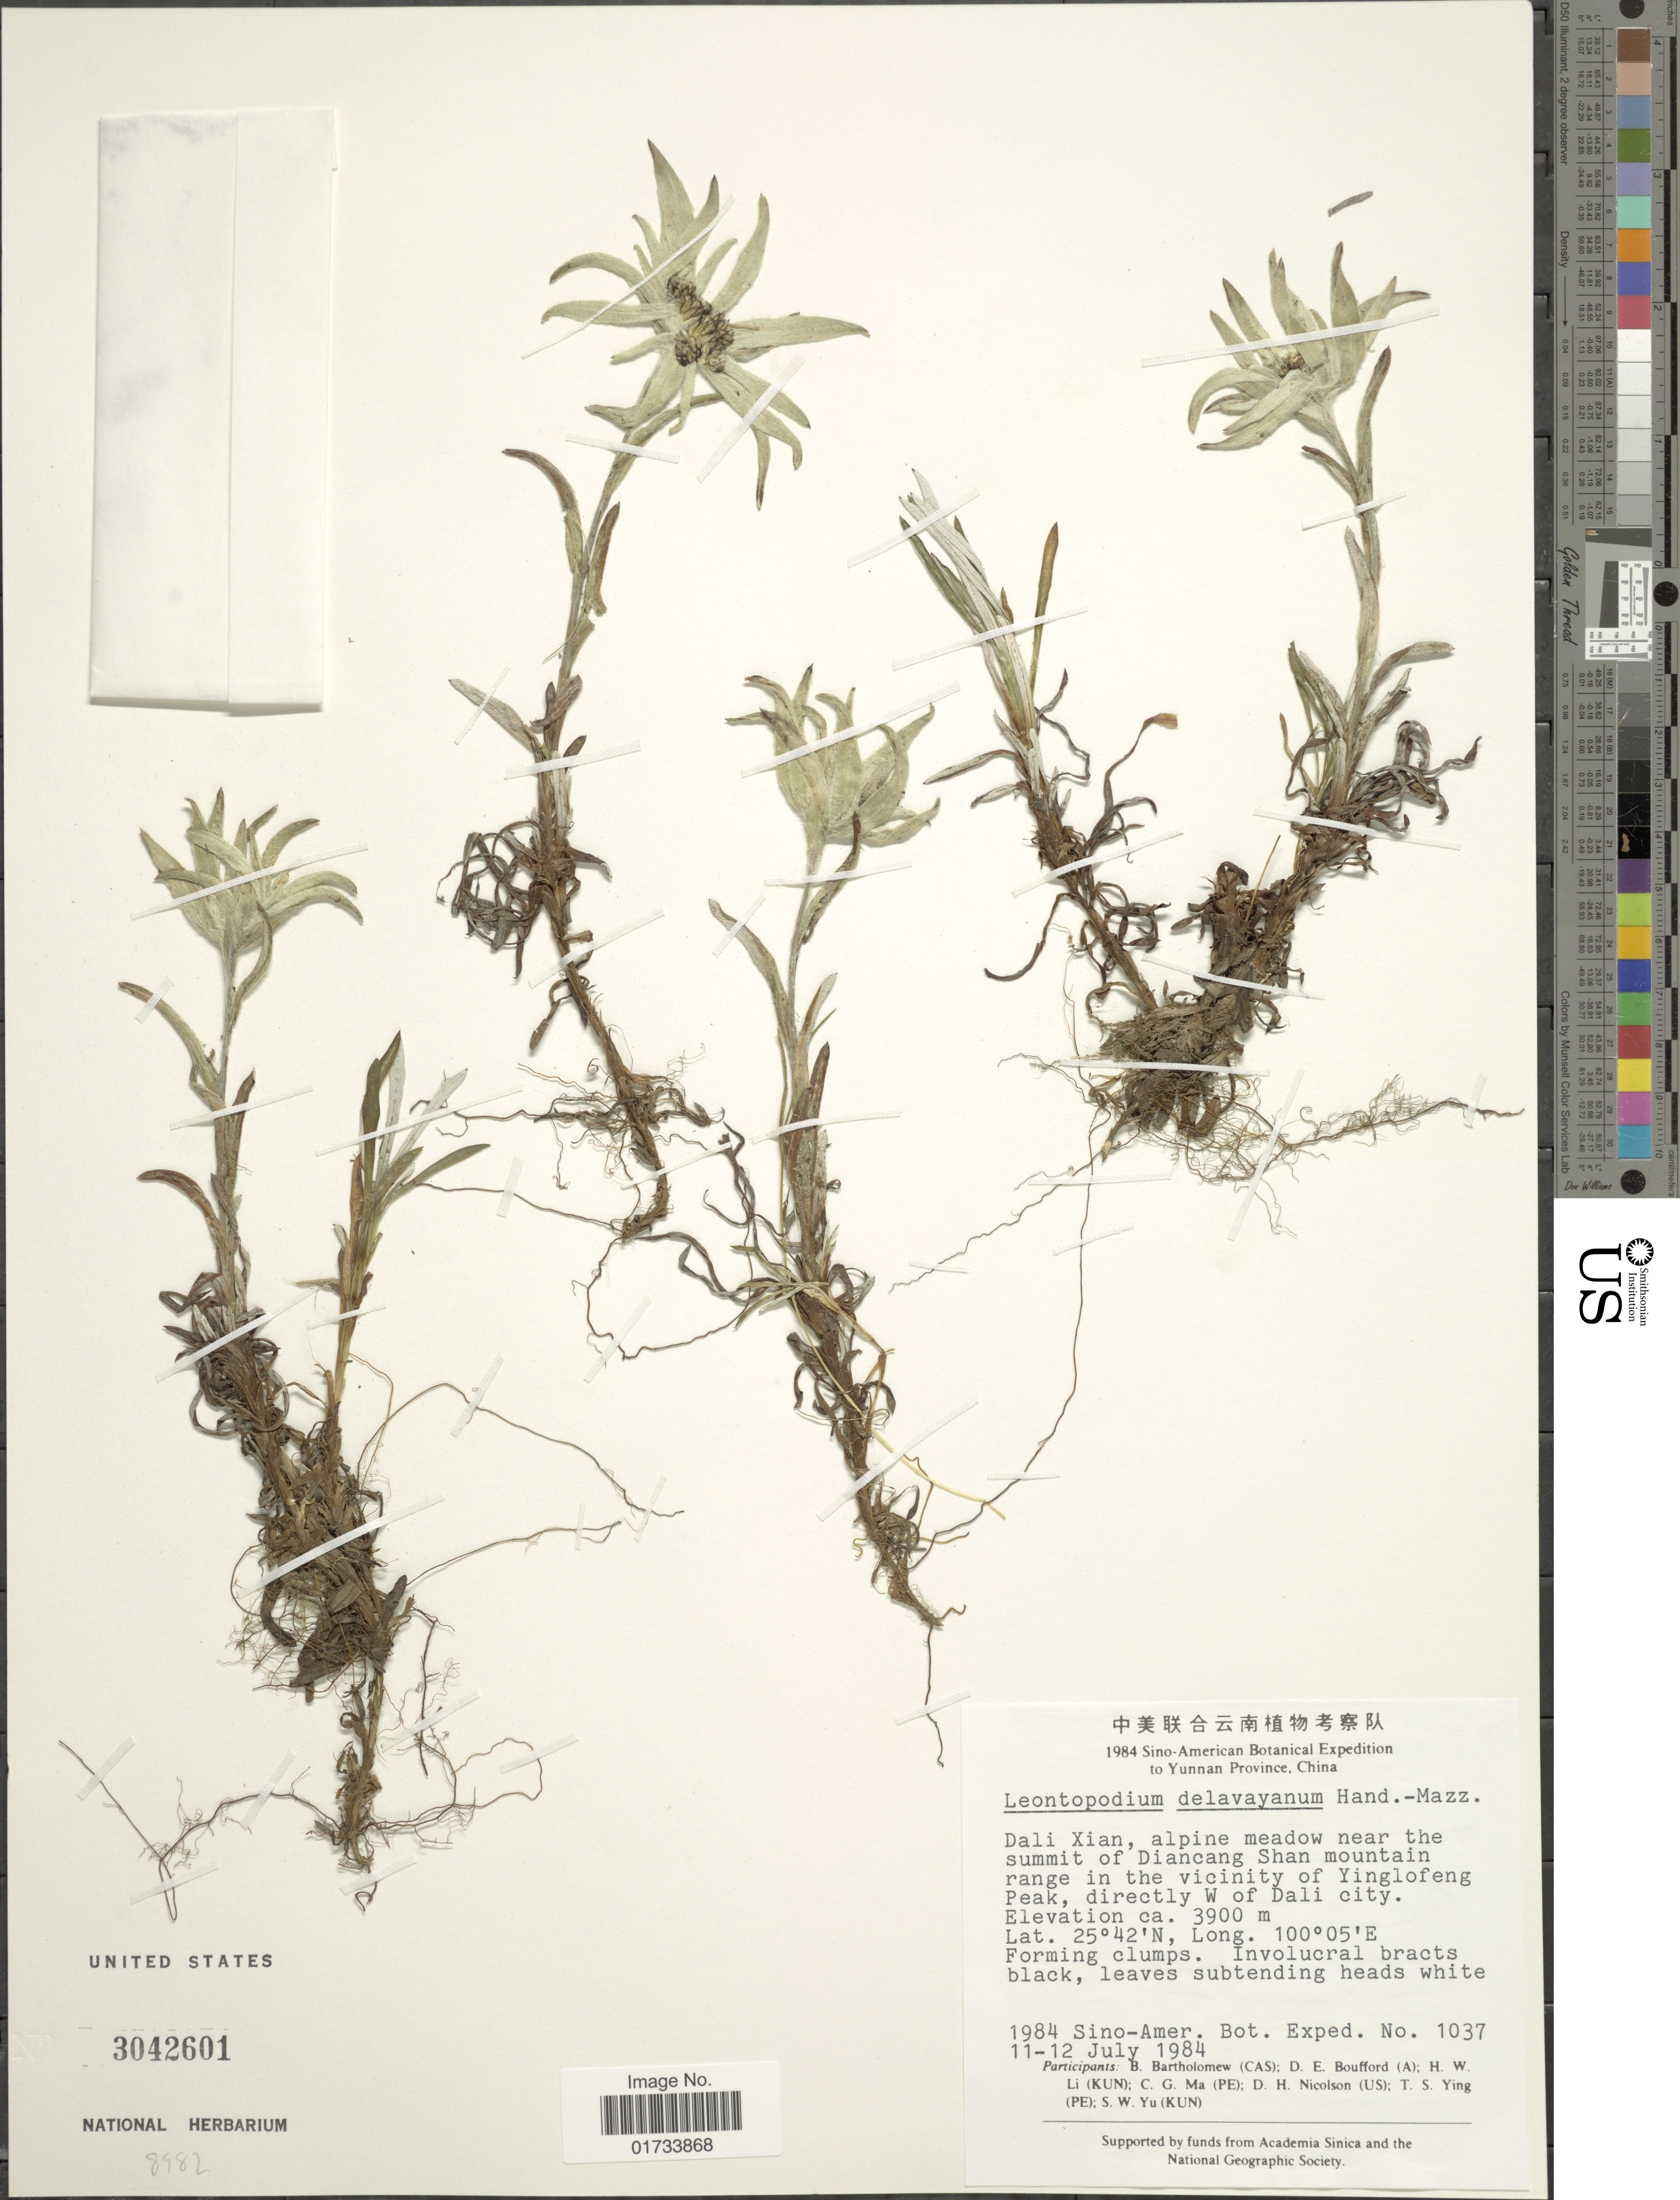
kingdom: Plantae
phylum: Tracheophyta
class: Magnoliopsida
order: Asterales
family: Asteraceae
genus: Leontopodium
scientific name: Leontopodium delavayanum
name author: Hand.-Mazz.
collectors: Sino-Amer. Bot. Exped. 1984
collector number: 1037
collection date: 1984-07-11/1984-07-12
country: China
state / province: Yunnan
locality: Dalix Xian, alpine meadow near the summit of Diancang Shan mountain range in the vicinity of Yinglofeng Peak, directly W of Dali city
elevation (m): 3900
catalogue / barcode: US 3042601